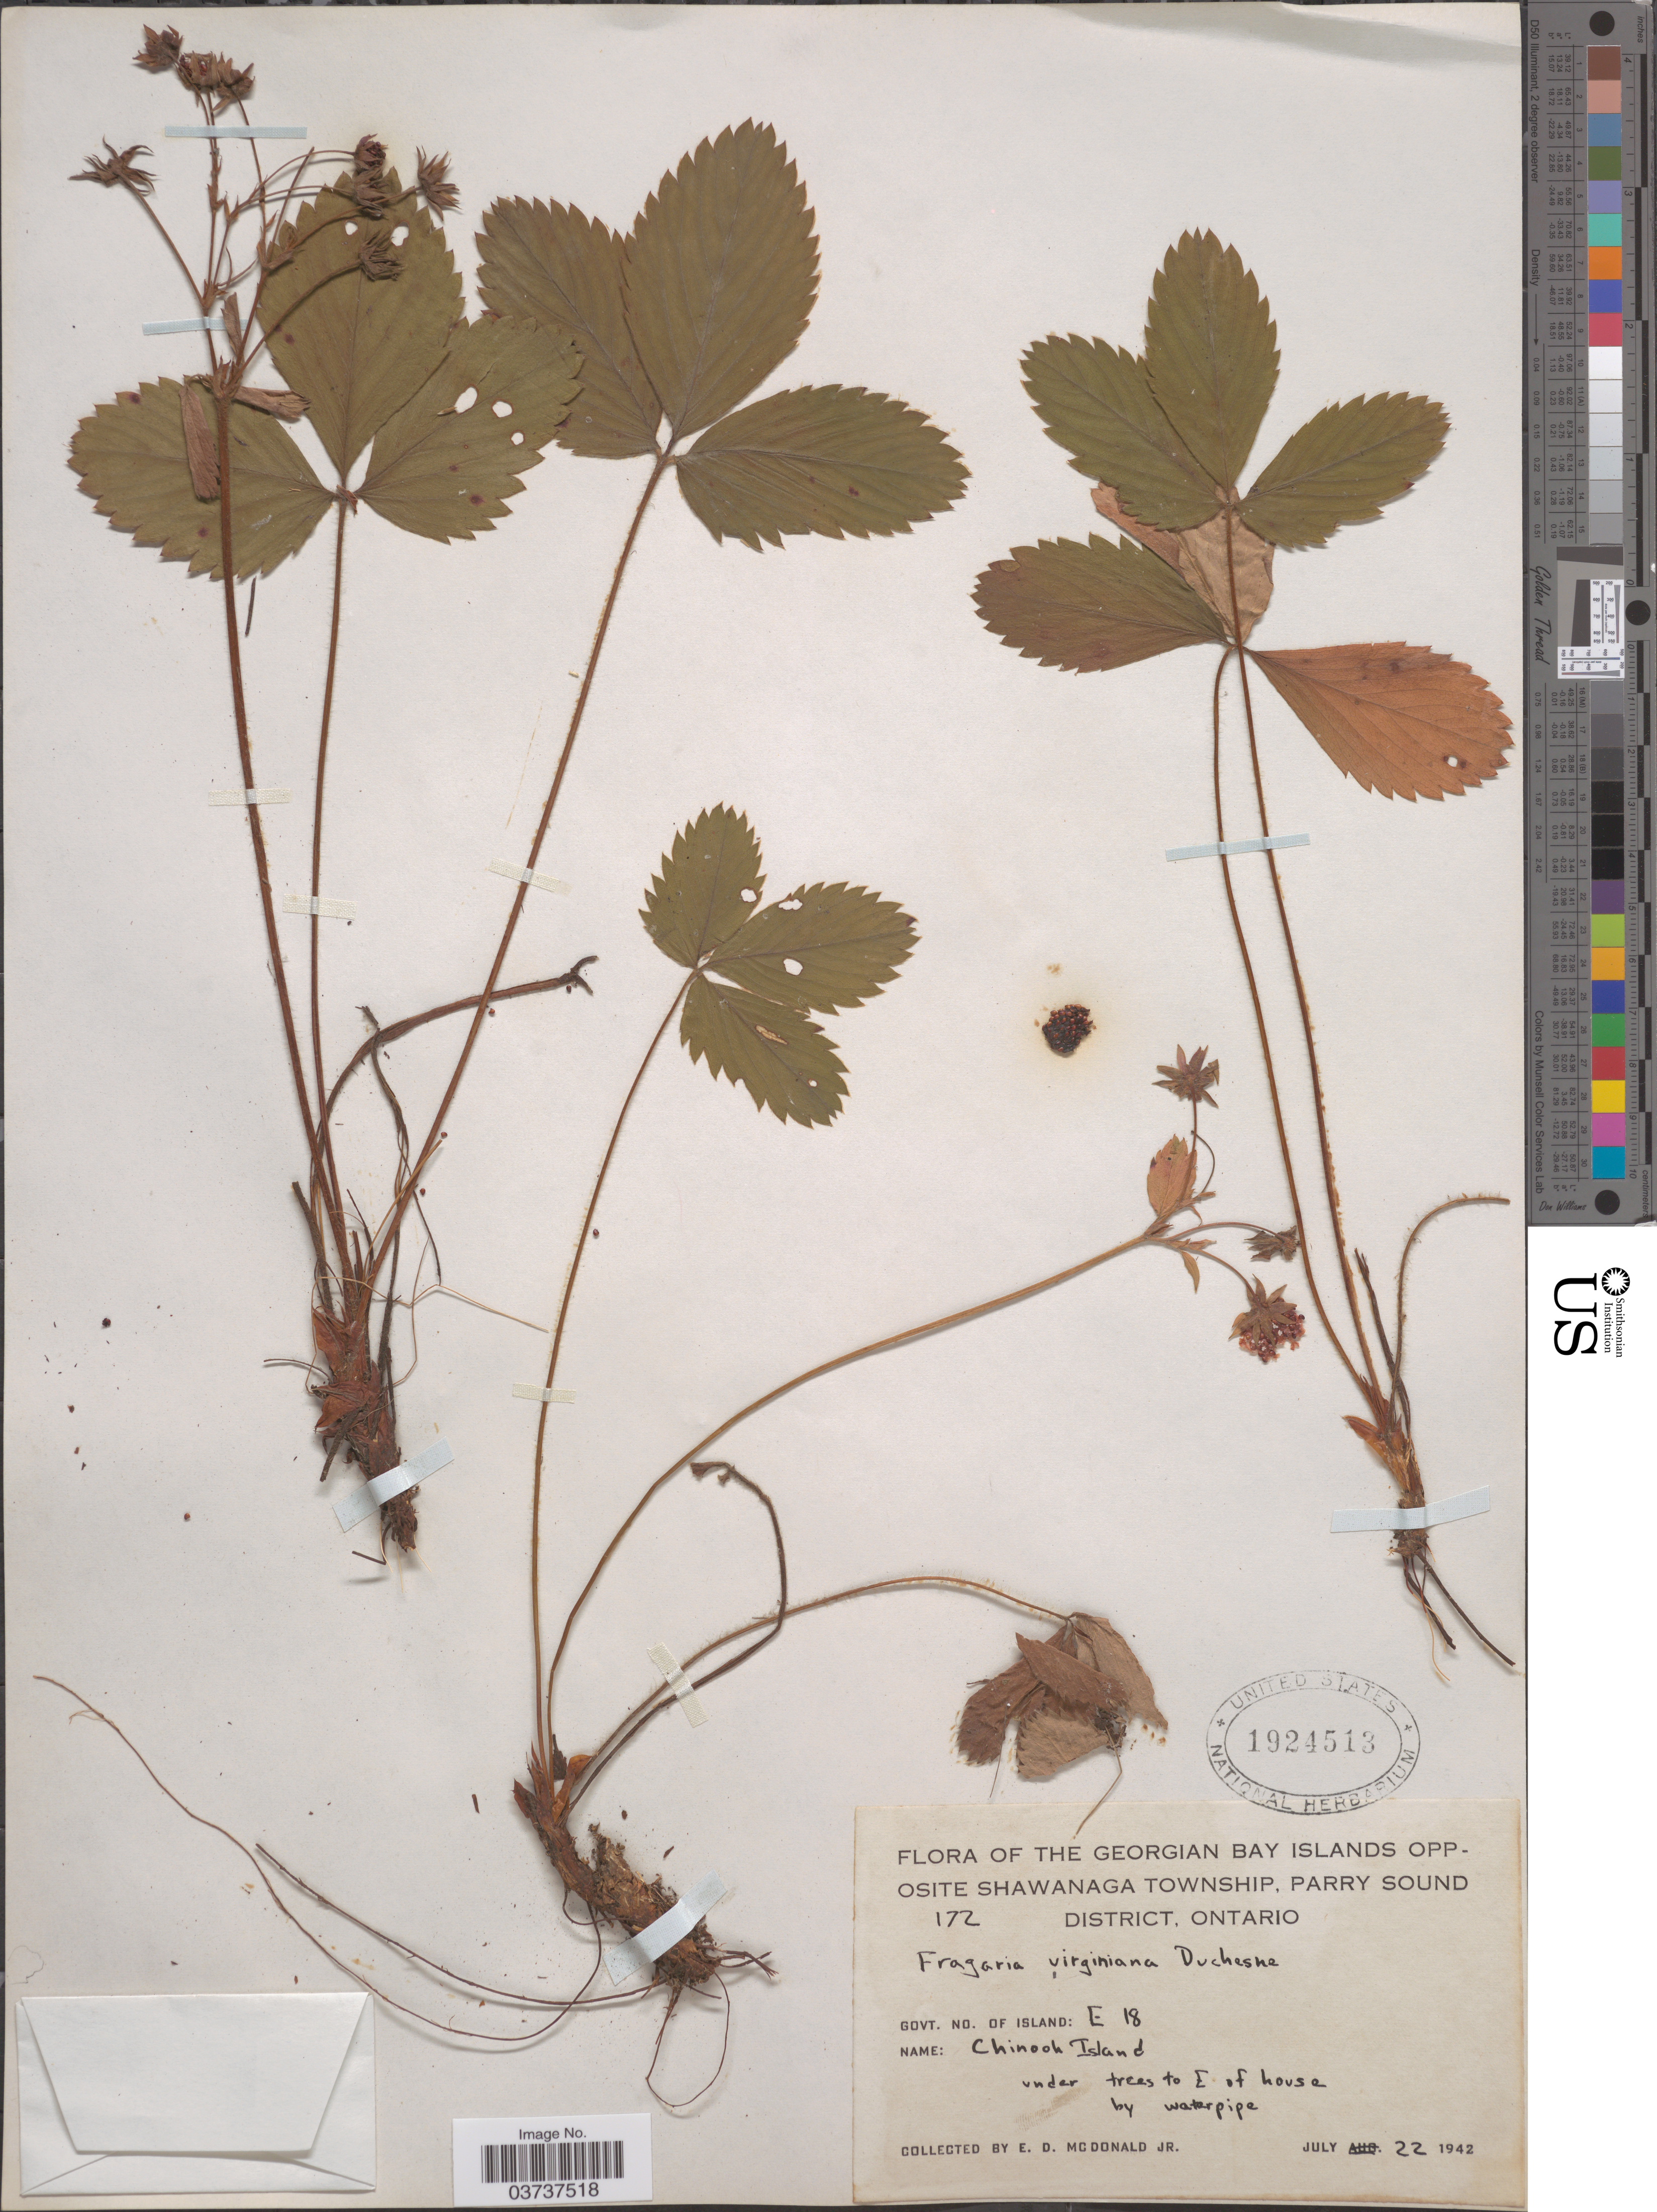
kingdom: Plantae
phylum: Tracheophyta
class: Magnoliopsida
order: Rosales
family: Rosaceae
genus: Fragaria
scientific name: Fragaria virginiana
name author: Mill.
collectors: E. D. McDonald Jr.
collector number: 172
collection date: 1942-07-22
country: Canada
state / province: Ontario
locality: The Georgian Bay Islands opposite Shawanaga Township, Parry Sound District. Govt. No. of Island: E 18. Chinook Island. Under trees to E of house by waterpipe.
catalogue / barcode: US 1924513